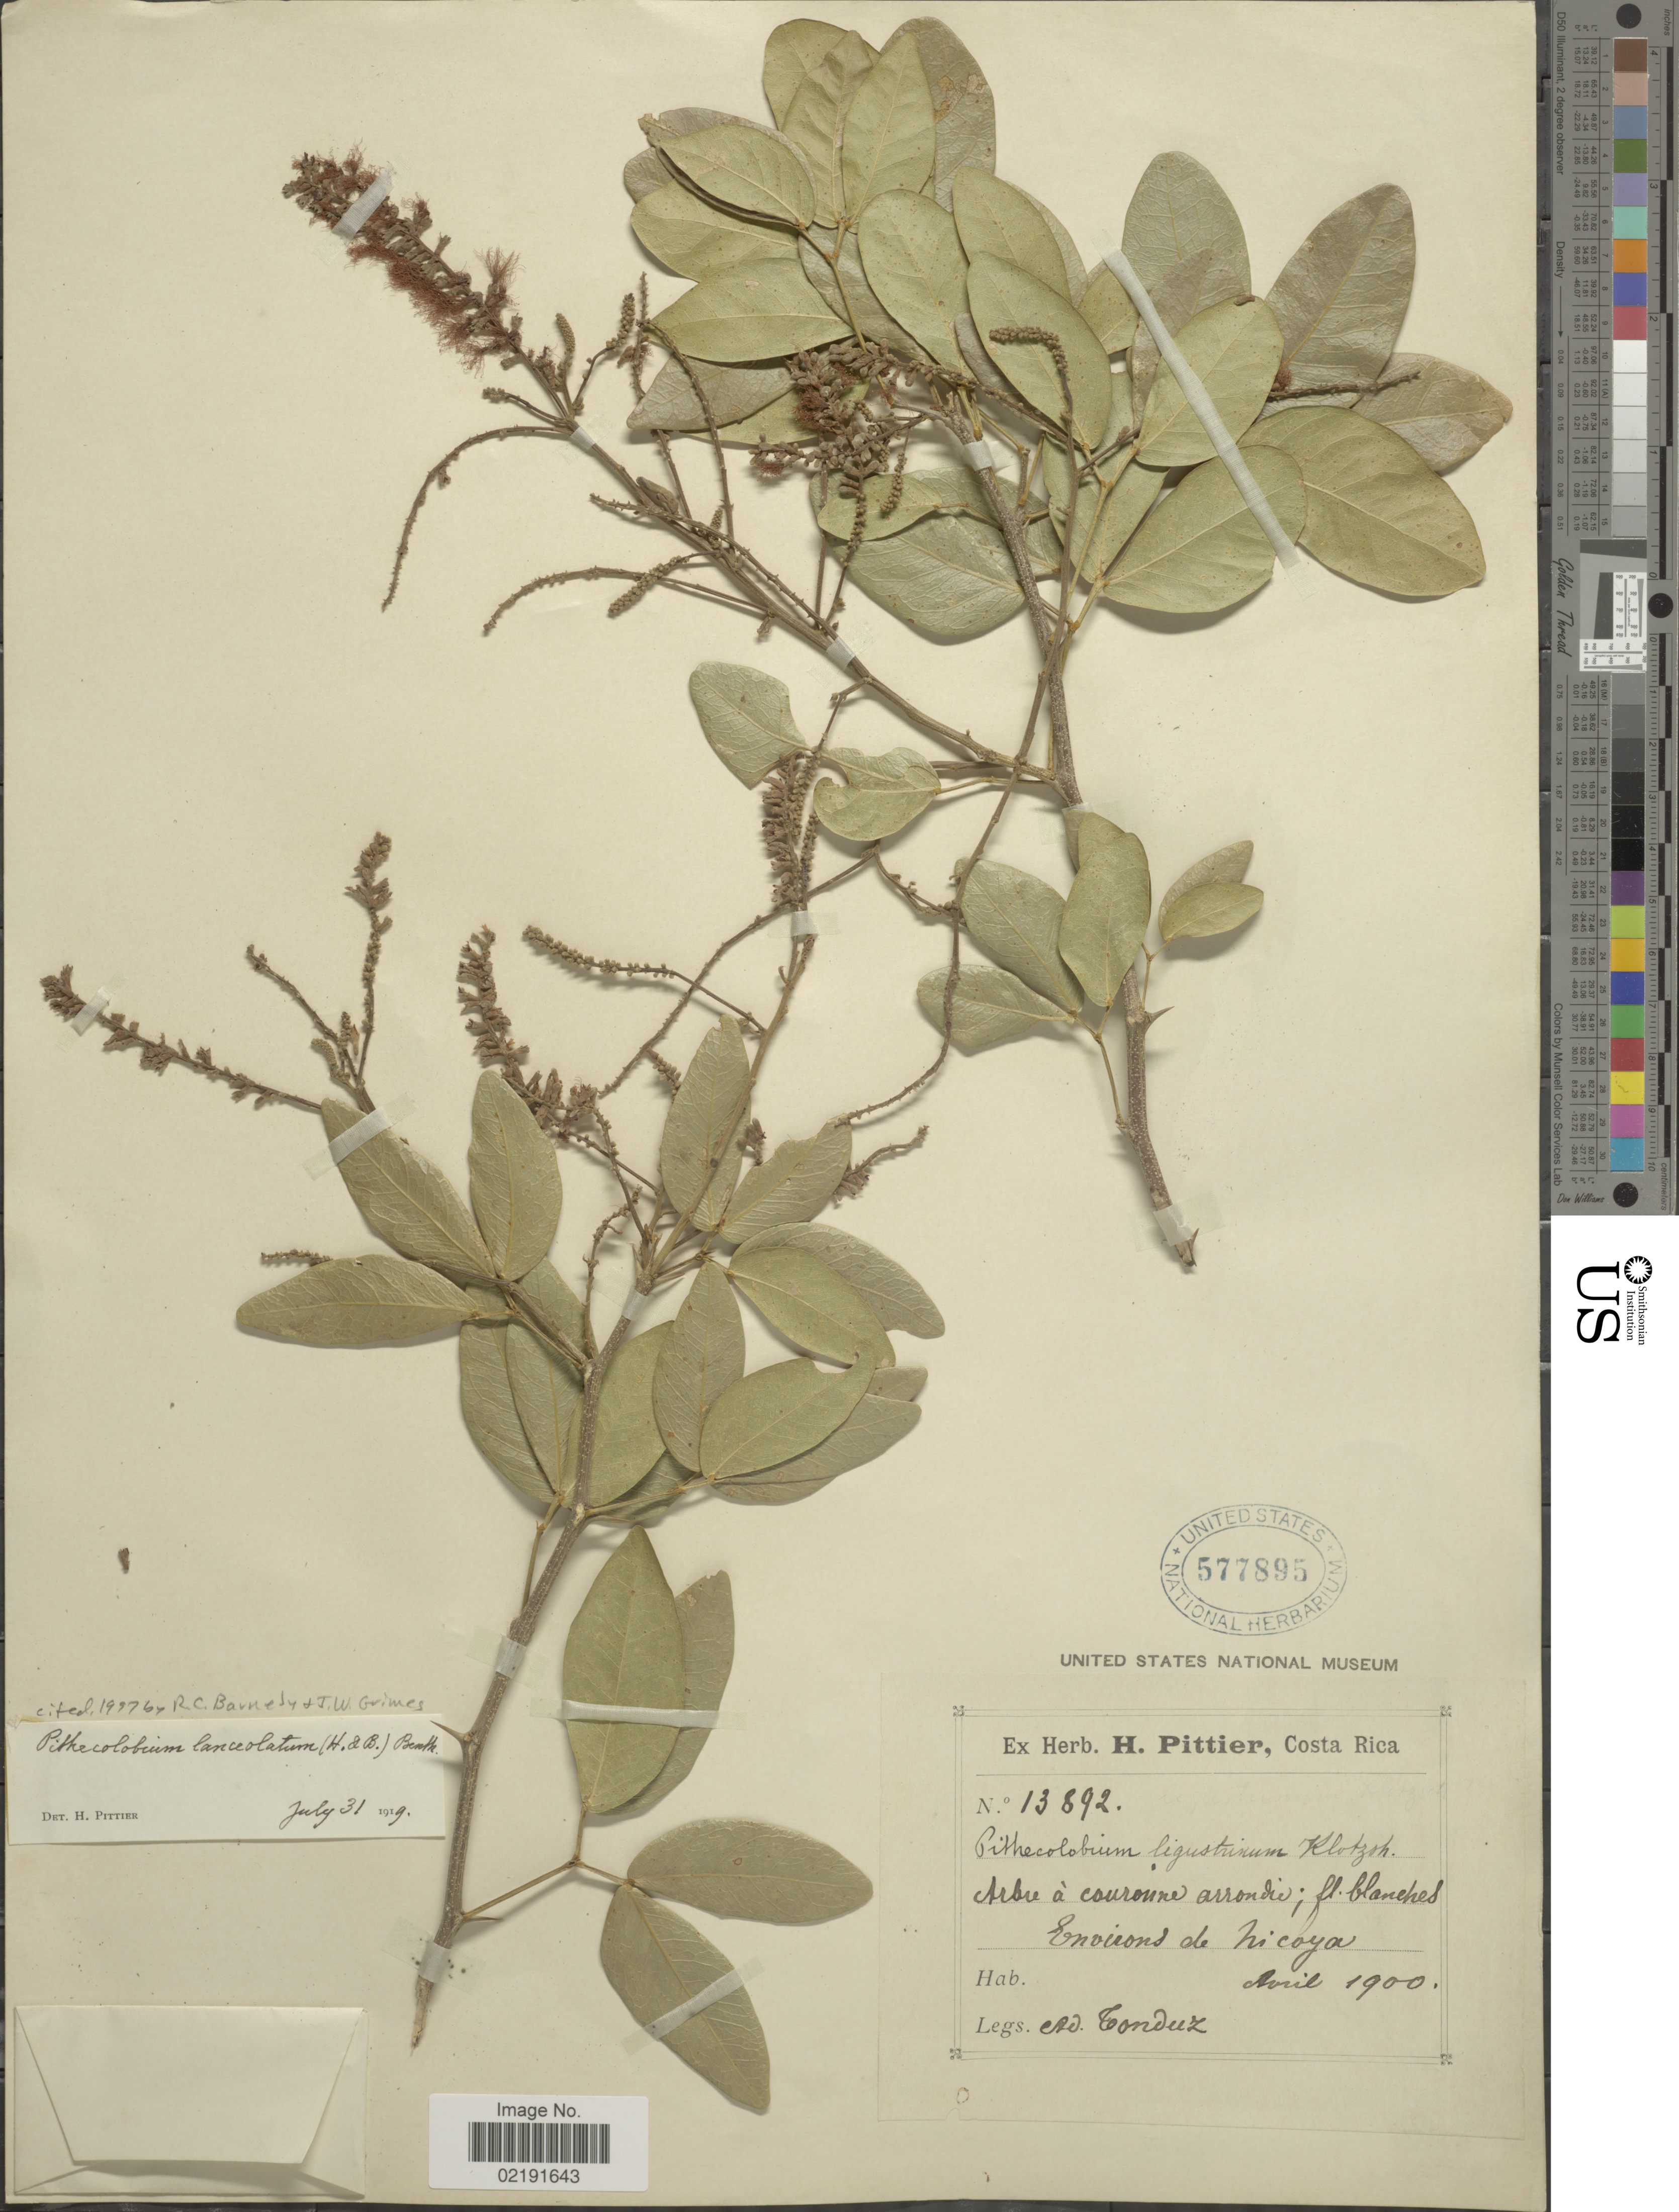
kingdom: Plantae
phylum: Tracheophyta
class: Magnoliopsida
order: Fabales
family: Fabaceae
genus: Pithecellobium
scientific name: Pithecellobium lanceolatum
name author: (Humb. & Bonpl. ex Willd.) Benth.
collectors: A. Tonduz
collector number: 13892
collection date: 1900-04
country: Costa Rica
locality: Environs de Nicoya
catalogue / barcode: US 577895